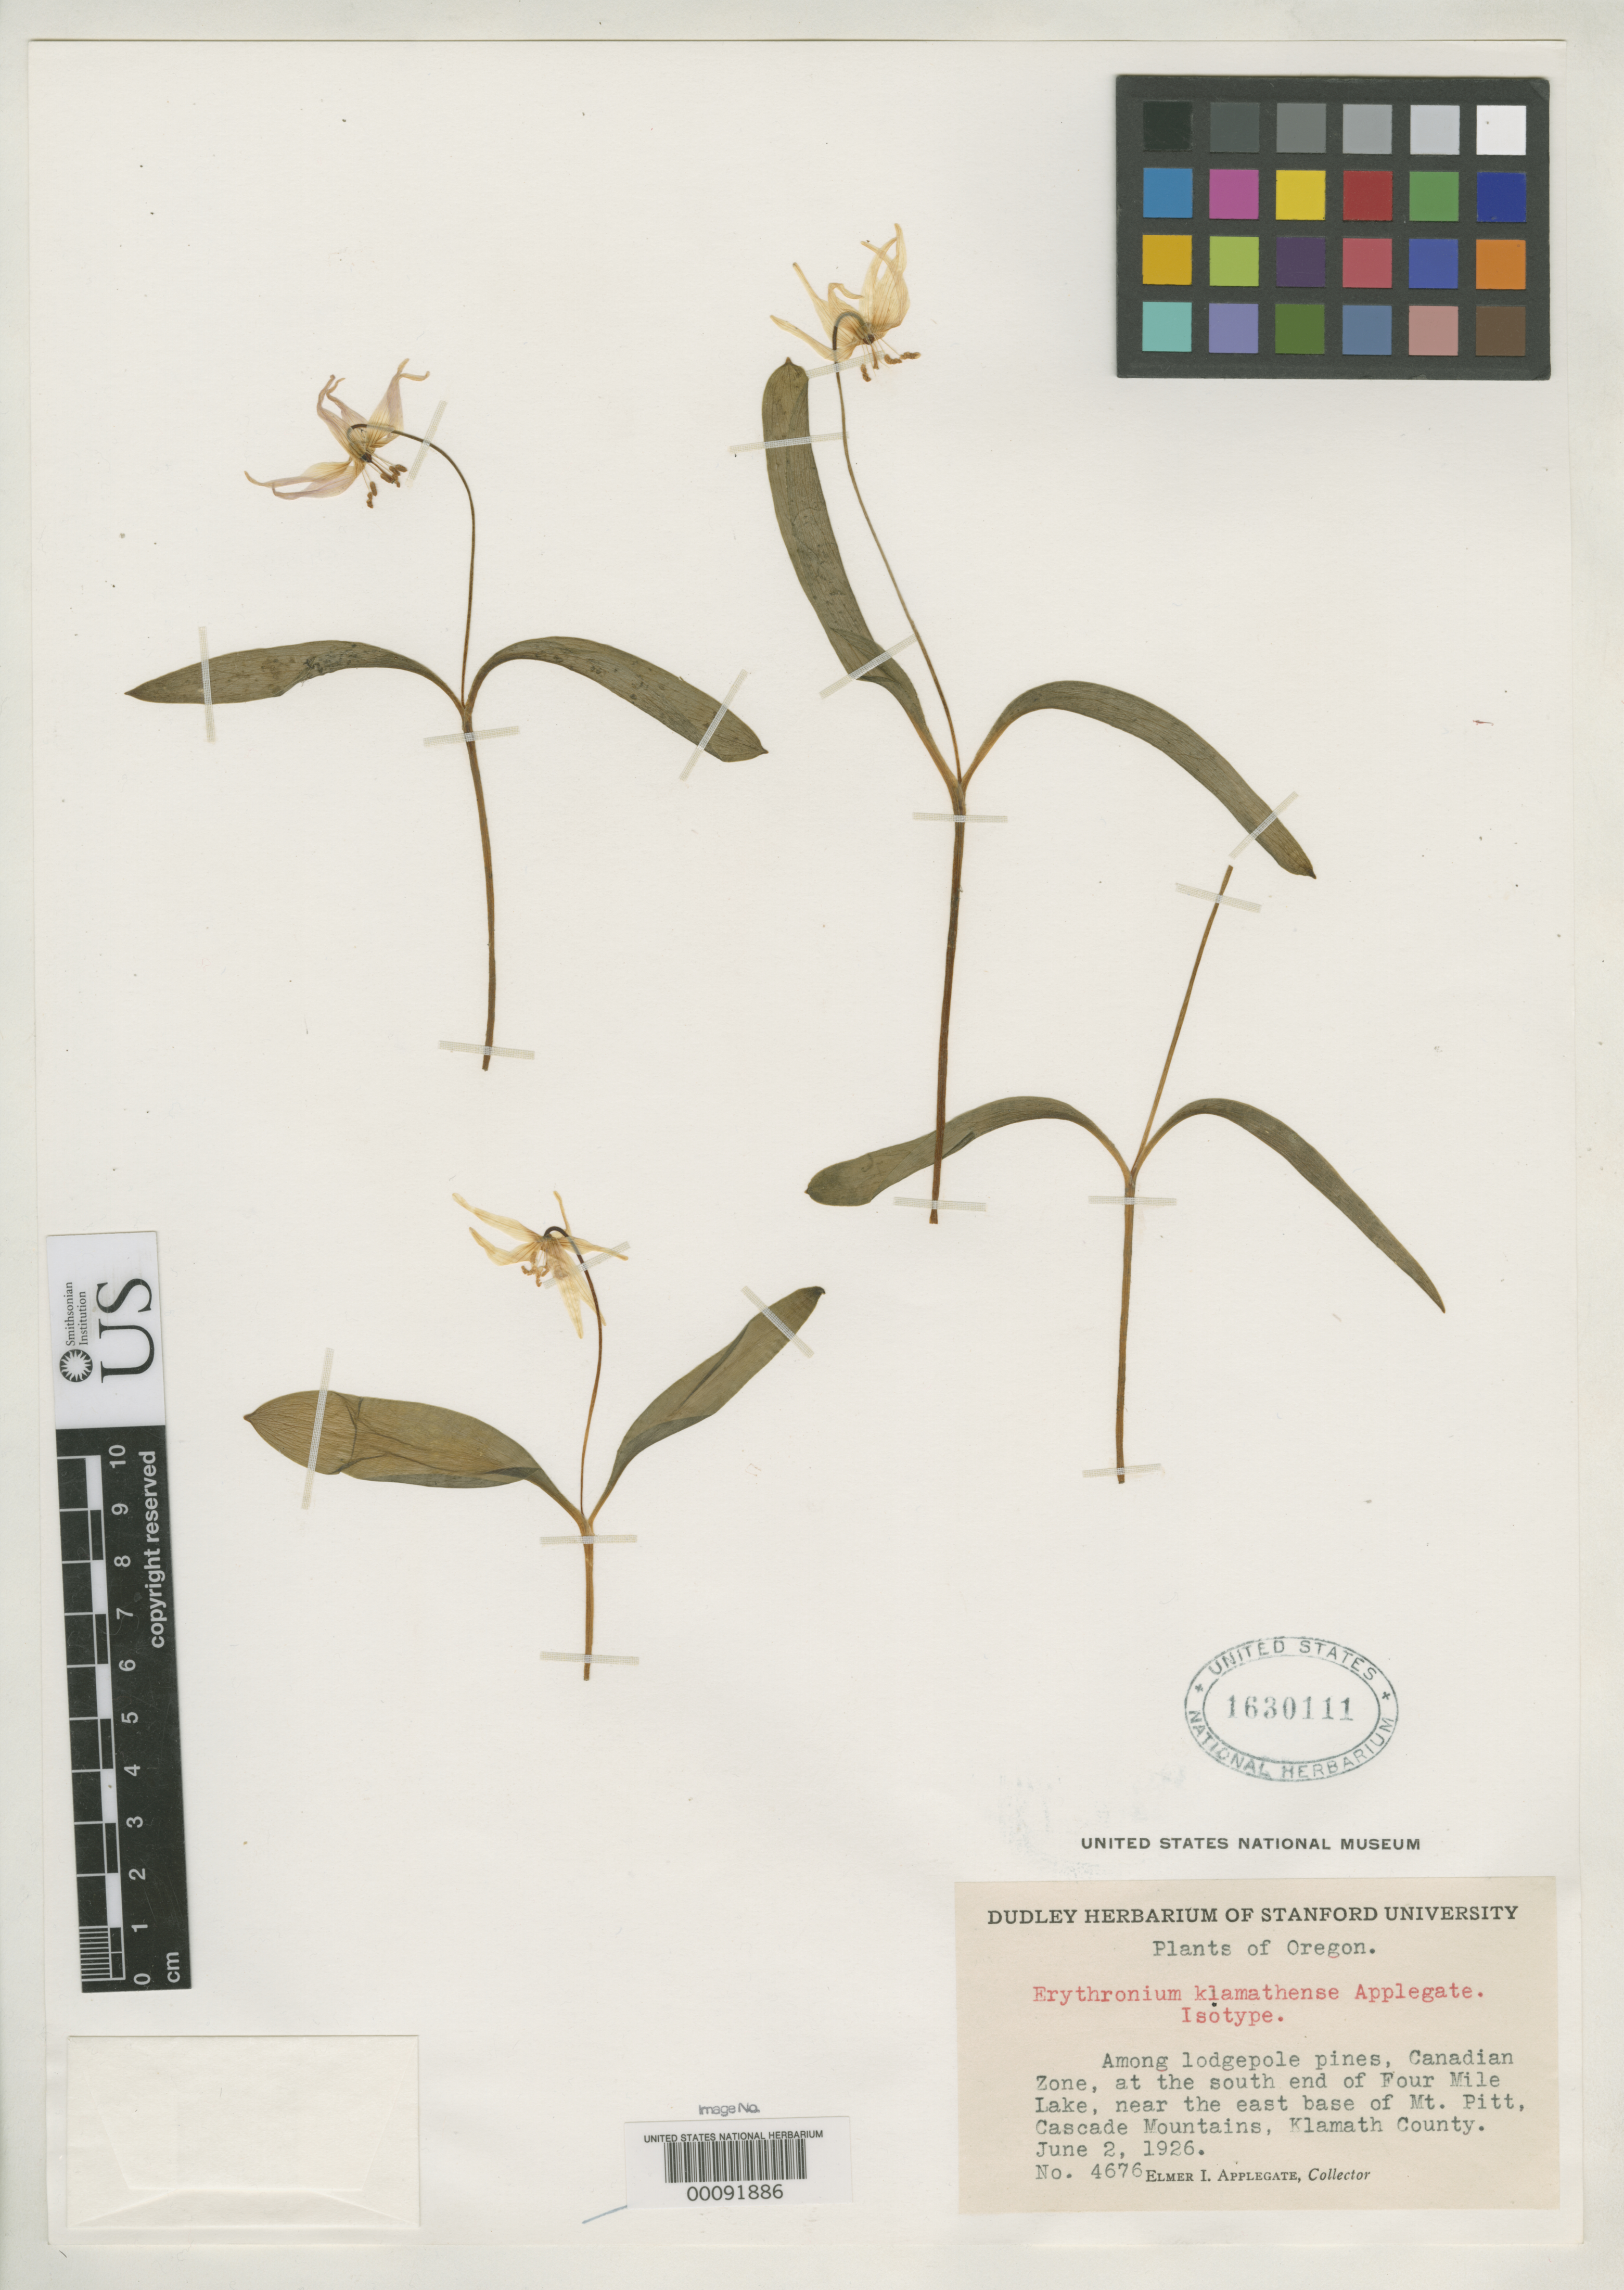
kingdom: Plantae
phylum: Tracheophyta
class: Liliopsida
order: Liliales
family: Liliaceae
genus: Erythronium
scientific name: Erythronium klamathense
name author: Applegate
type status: Isotype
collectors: E. I. Applegate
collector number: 4676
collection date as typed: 02 Jun 1926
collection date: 1926-06-02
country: United States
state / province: Oregon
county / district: Klamath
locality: Canadian Zone, S end of 4 mi Lake, near E base of Mt. Pitt, Cascade Mountains.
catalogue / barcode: US 1630111